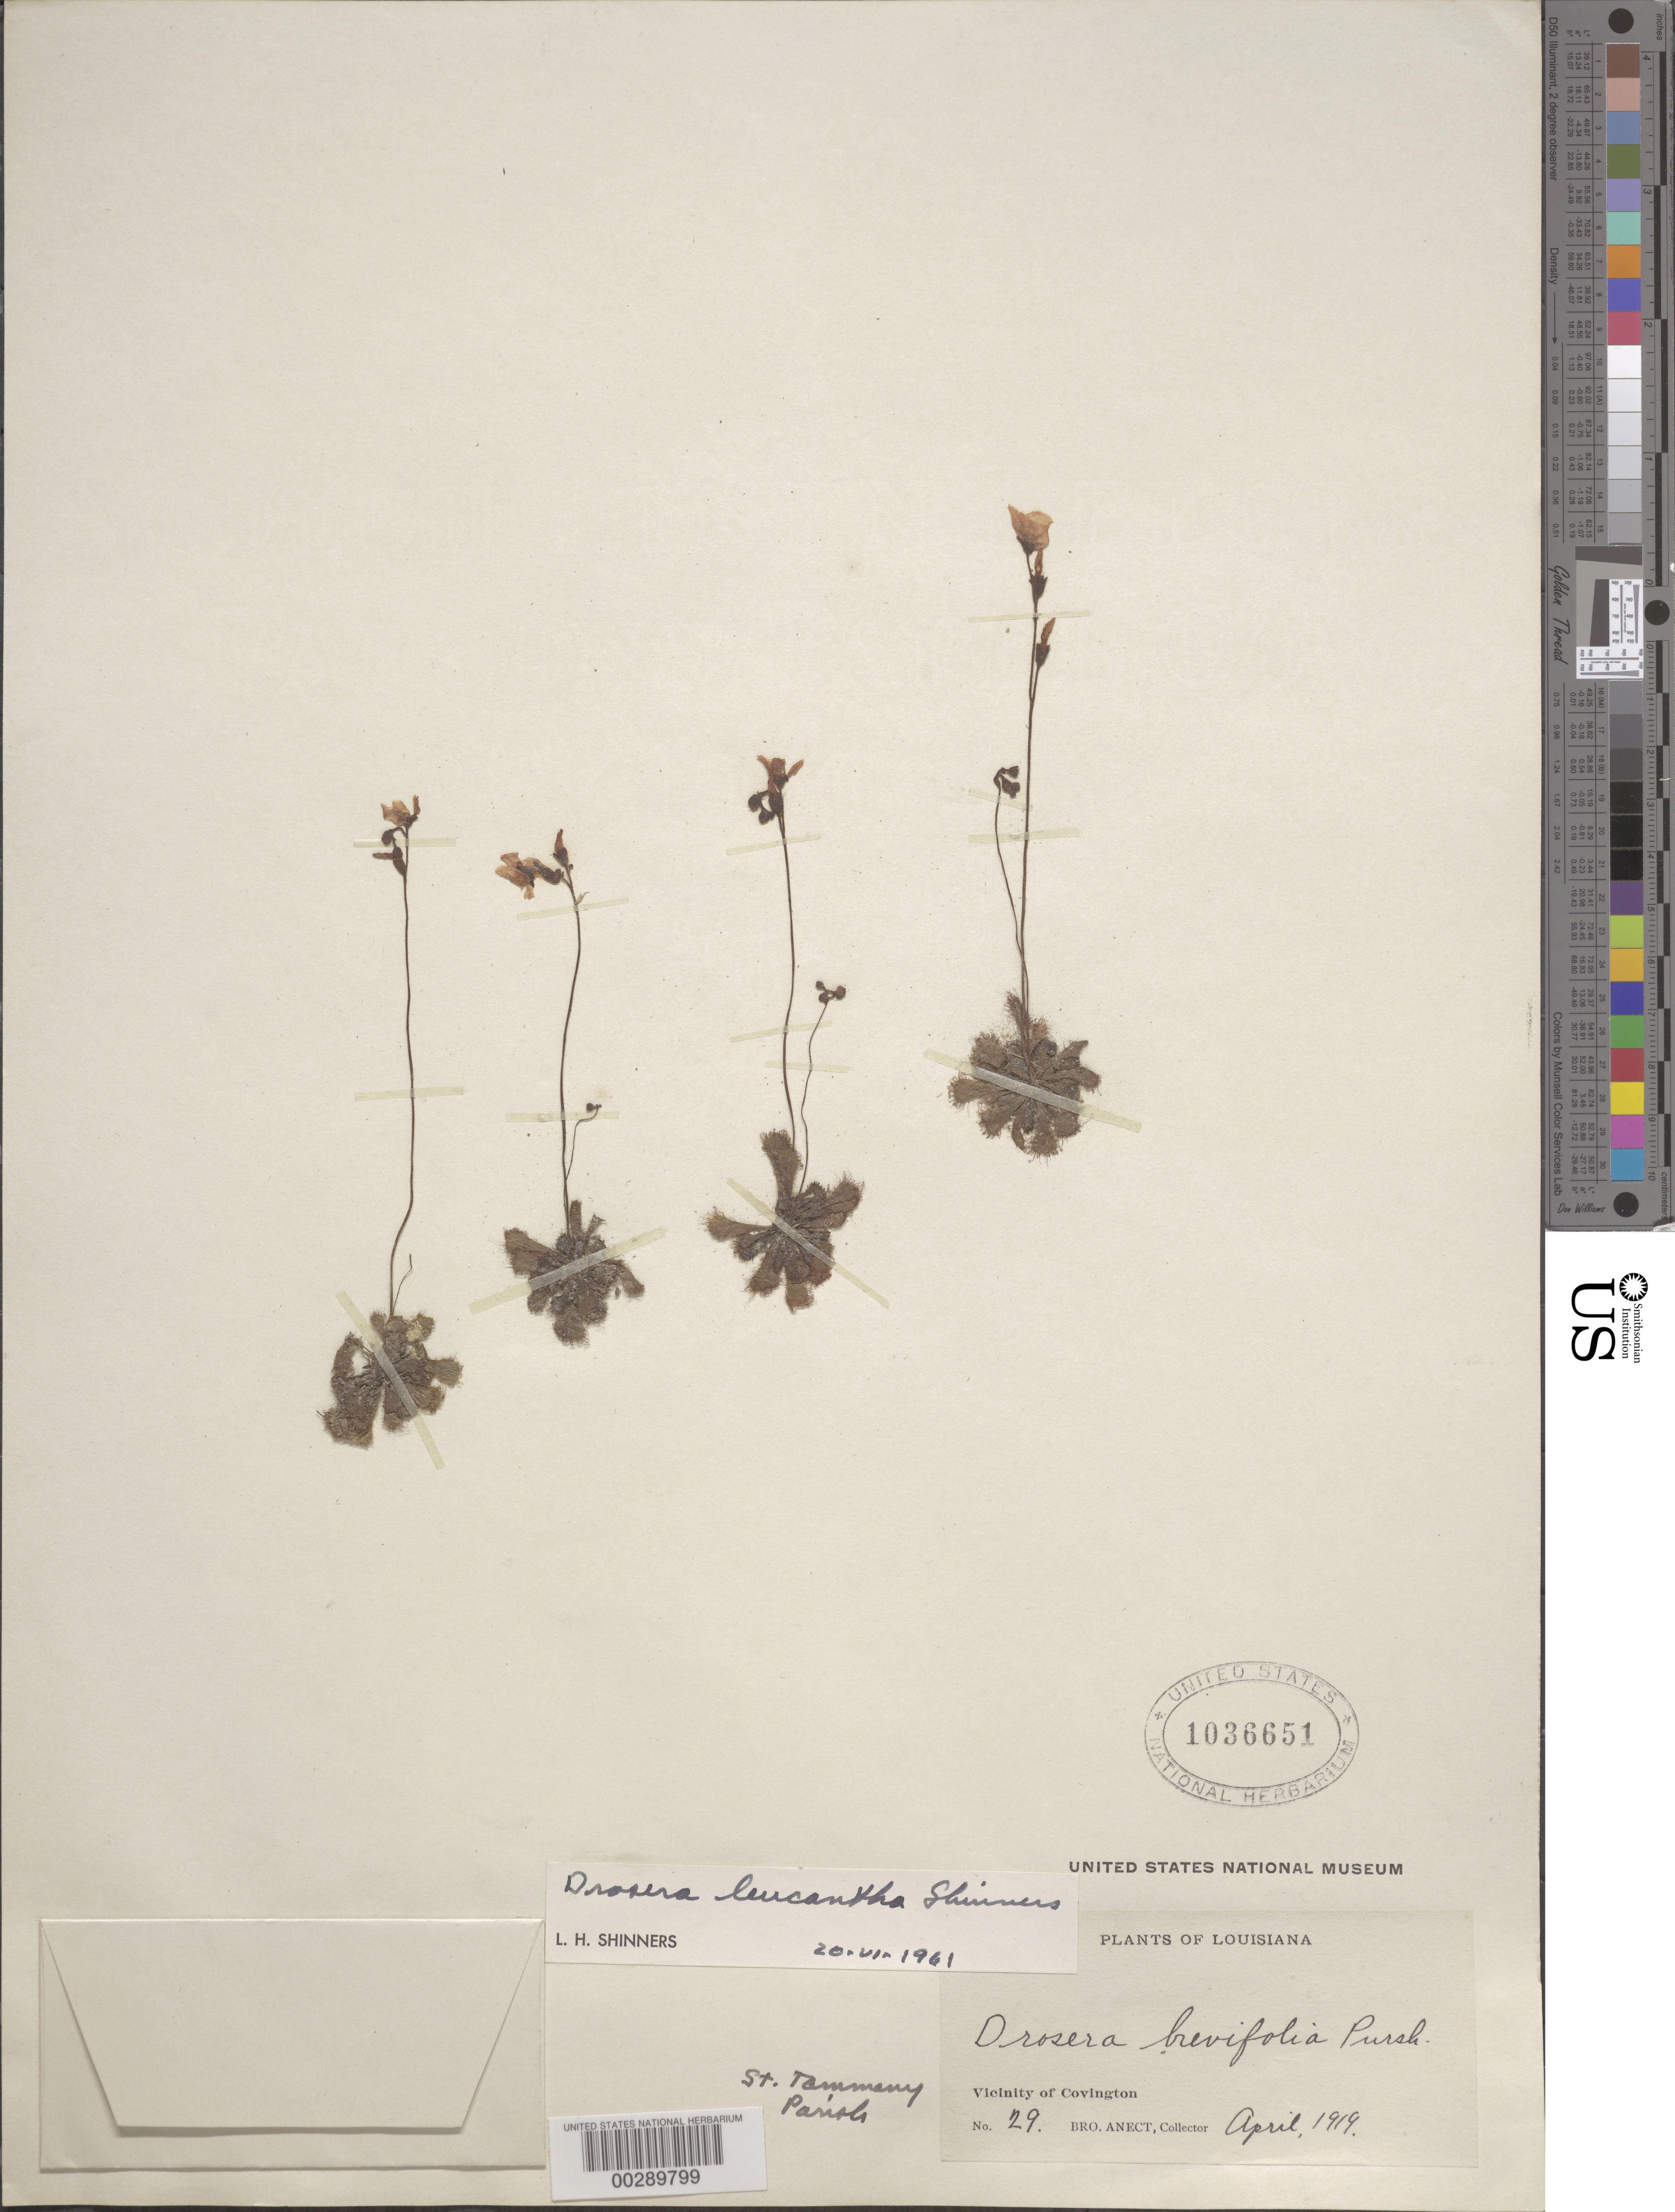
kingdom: Plantae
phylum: Tracheophyta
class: Magnoliopsida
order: Caryophyllales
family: Droseraceae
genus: Drosera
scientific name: Drosera leucantha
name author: Shinners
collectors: B. Anect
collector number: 29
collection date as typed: Apr 1919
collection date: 1919-04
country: United States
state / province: Louisiana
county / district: Saint Tammany Parish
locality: Vicinity of covington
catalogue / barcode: US 1036651